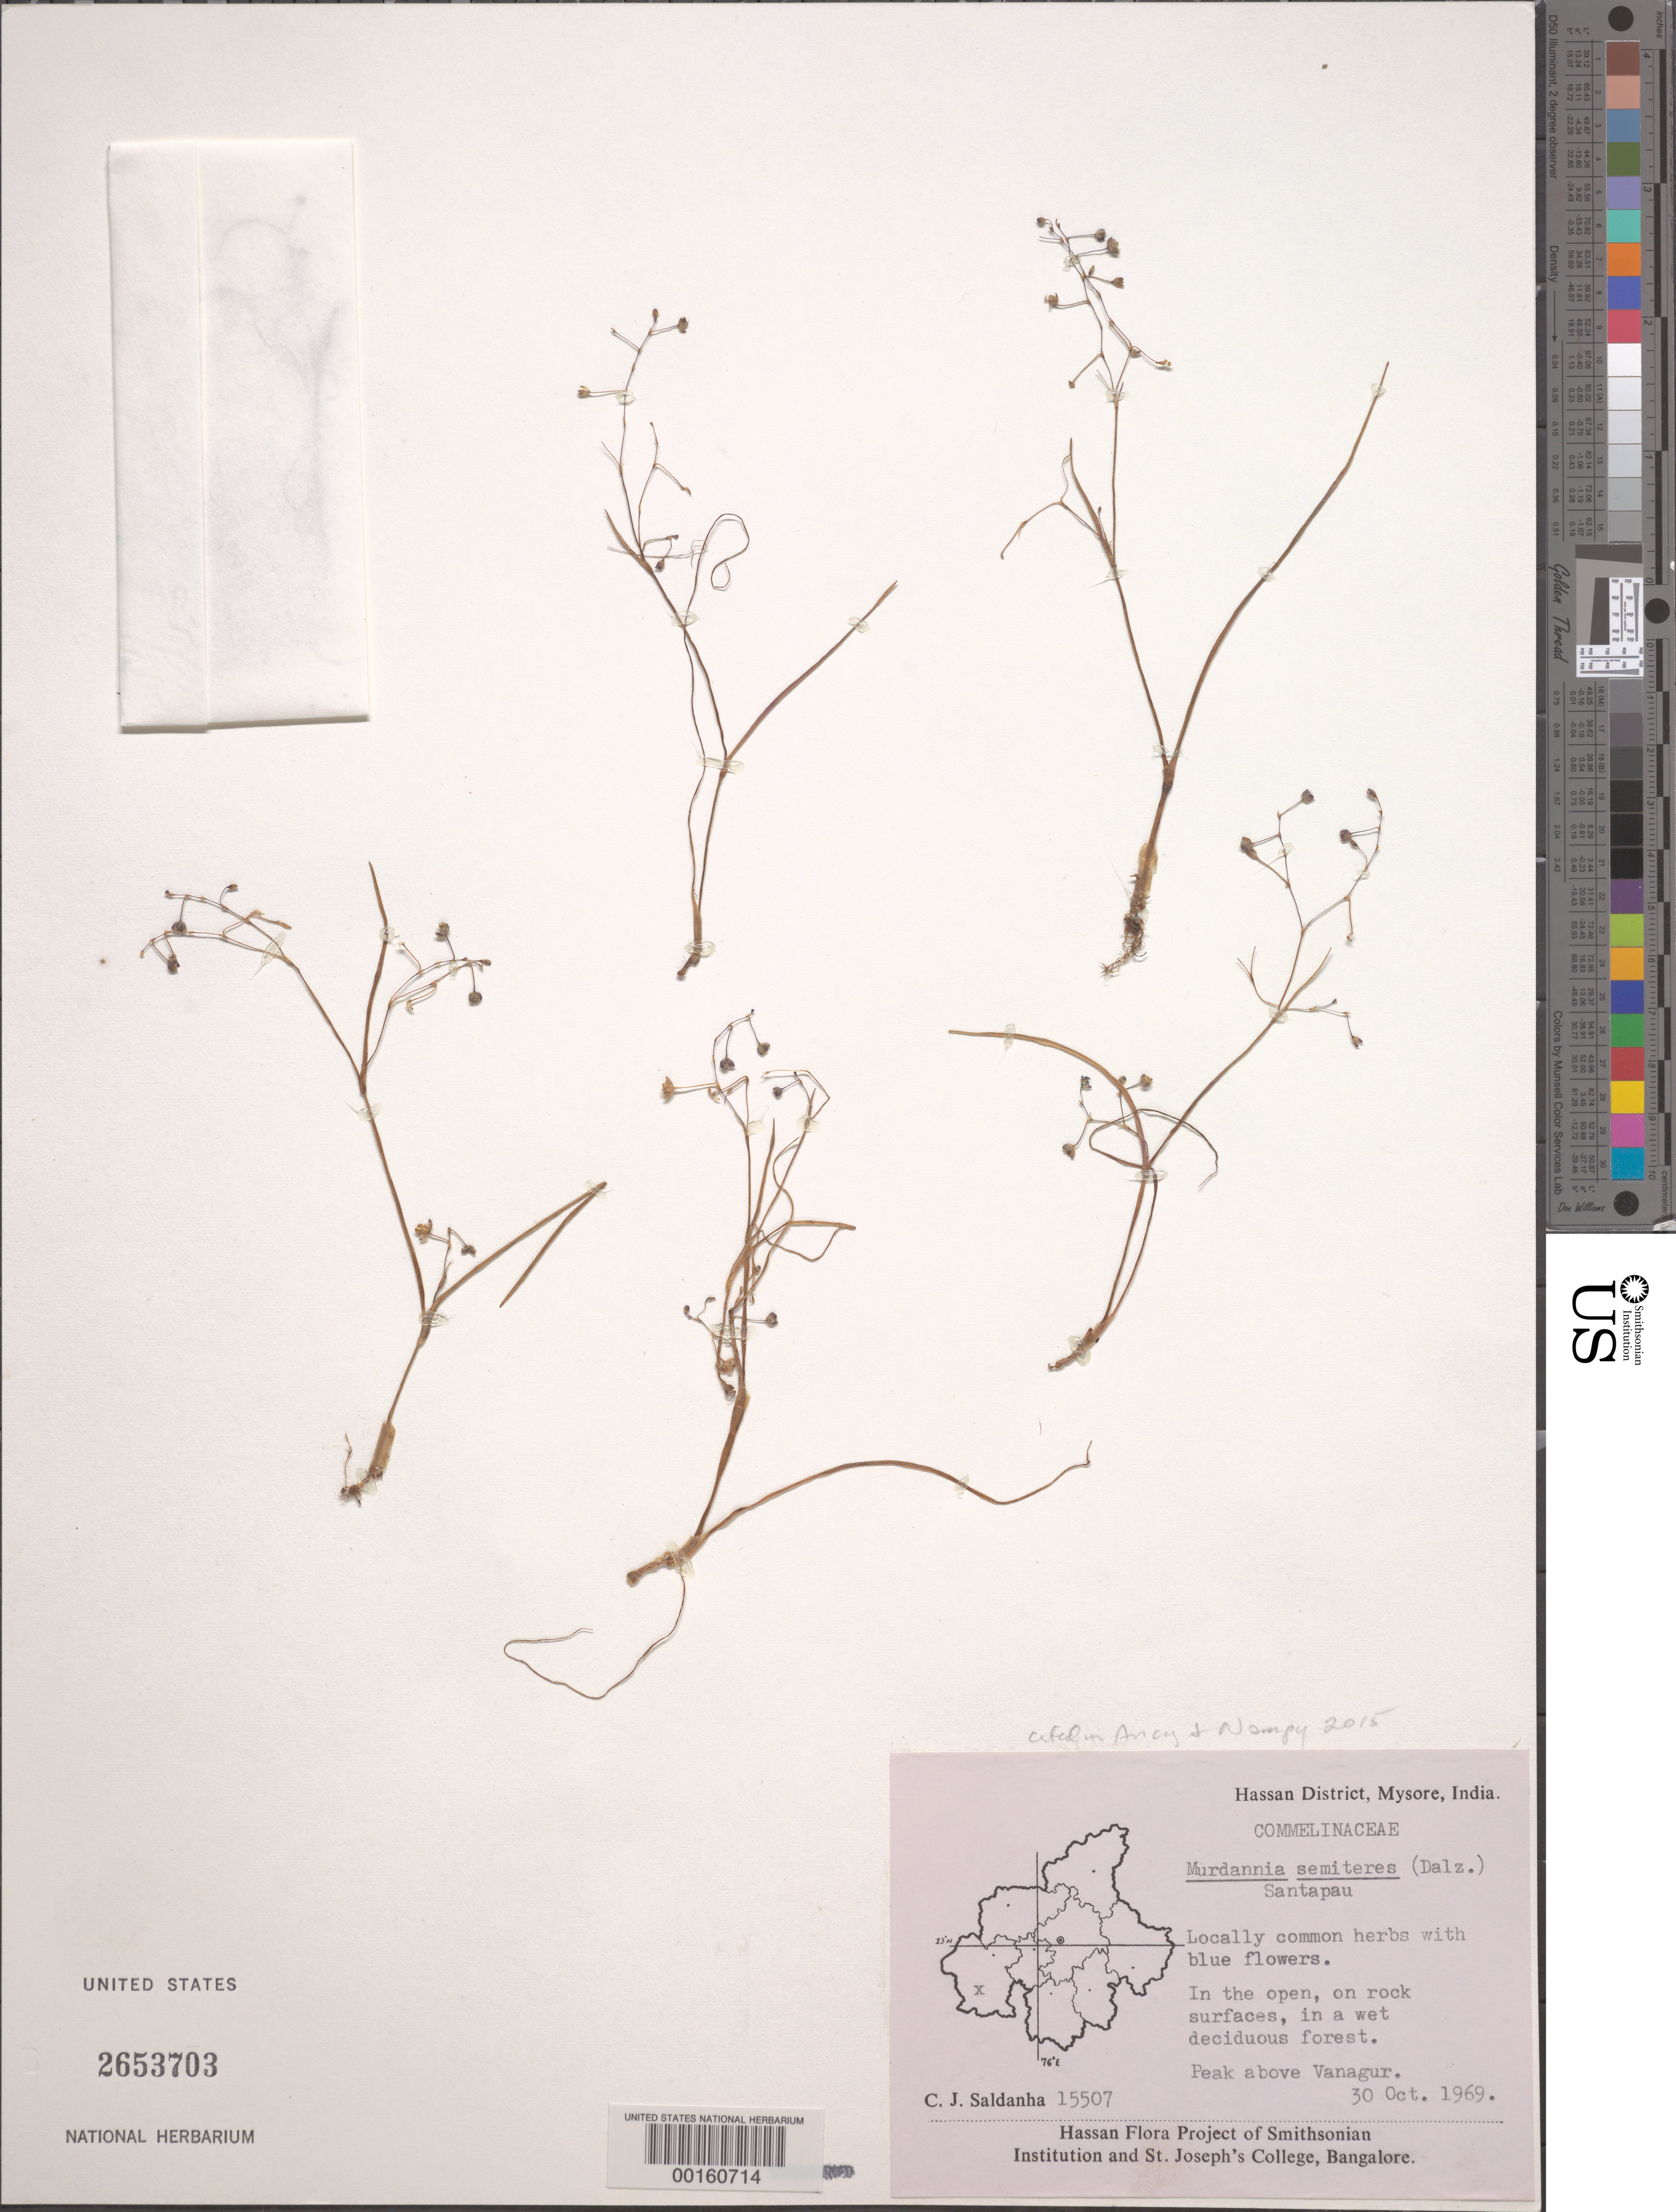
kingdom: Plantae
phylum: Tracheophyta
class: Liliopsida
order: Commelinales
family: Commelinaceae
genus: Murdannia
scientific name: Murdannia semiteres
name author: (Dalzell) Santapau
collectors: C. J. Saldanha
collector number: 15507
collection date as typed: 30 Oct 1969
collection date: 1969-10-30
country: India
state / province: Karnataka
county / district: Hassan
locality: Vanagur, mysore state [mysore state = karnataka.]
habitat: Open rock surface, wet deciduous forest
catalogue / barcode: US 2653703